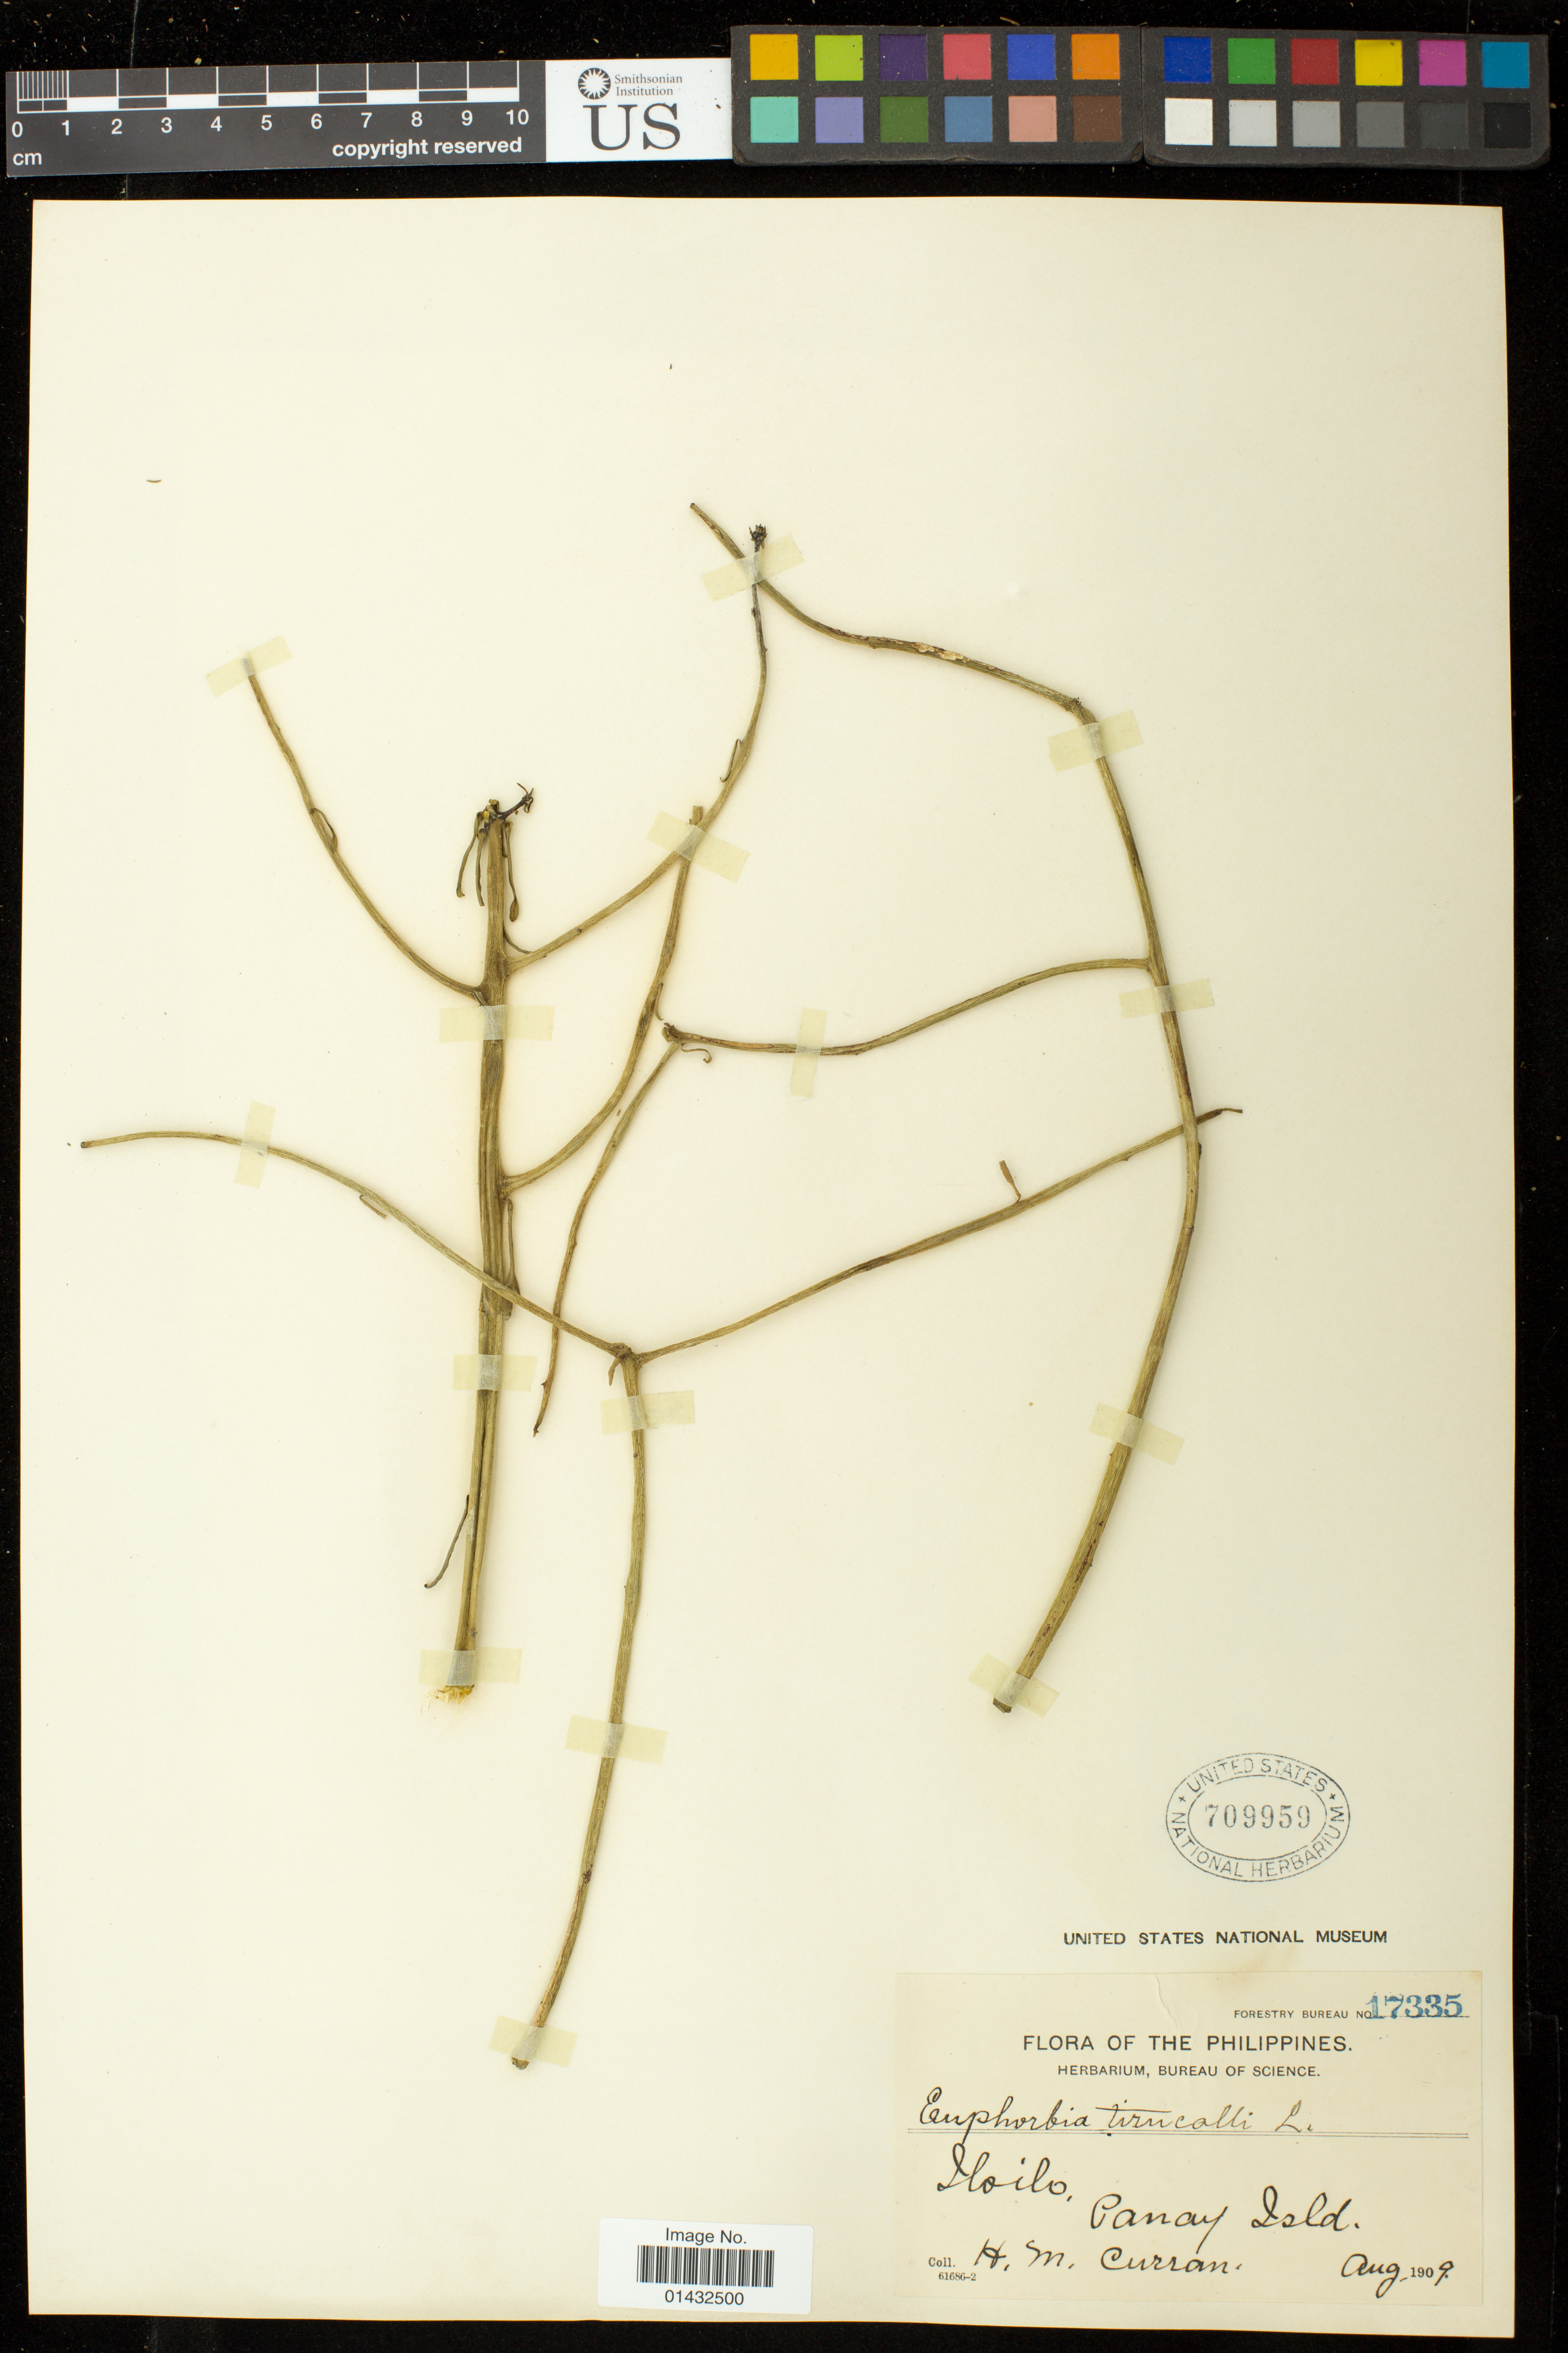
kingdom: Plantae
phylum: Tracheophyta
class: Magnoliopsida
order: Malpighiales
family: Euphorbiaceae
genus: Euphorbia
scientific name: Euphorbia tirucalli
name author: L.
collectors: H. M. Curran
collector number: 17335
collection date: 1909-08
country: Philippines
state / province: Western Visayas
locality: Iloilo, Panay Isld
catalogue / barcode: US 709959